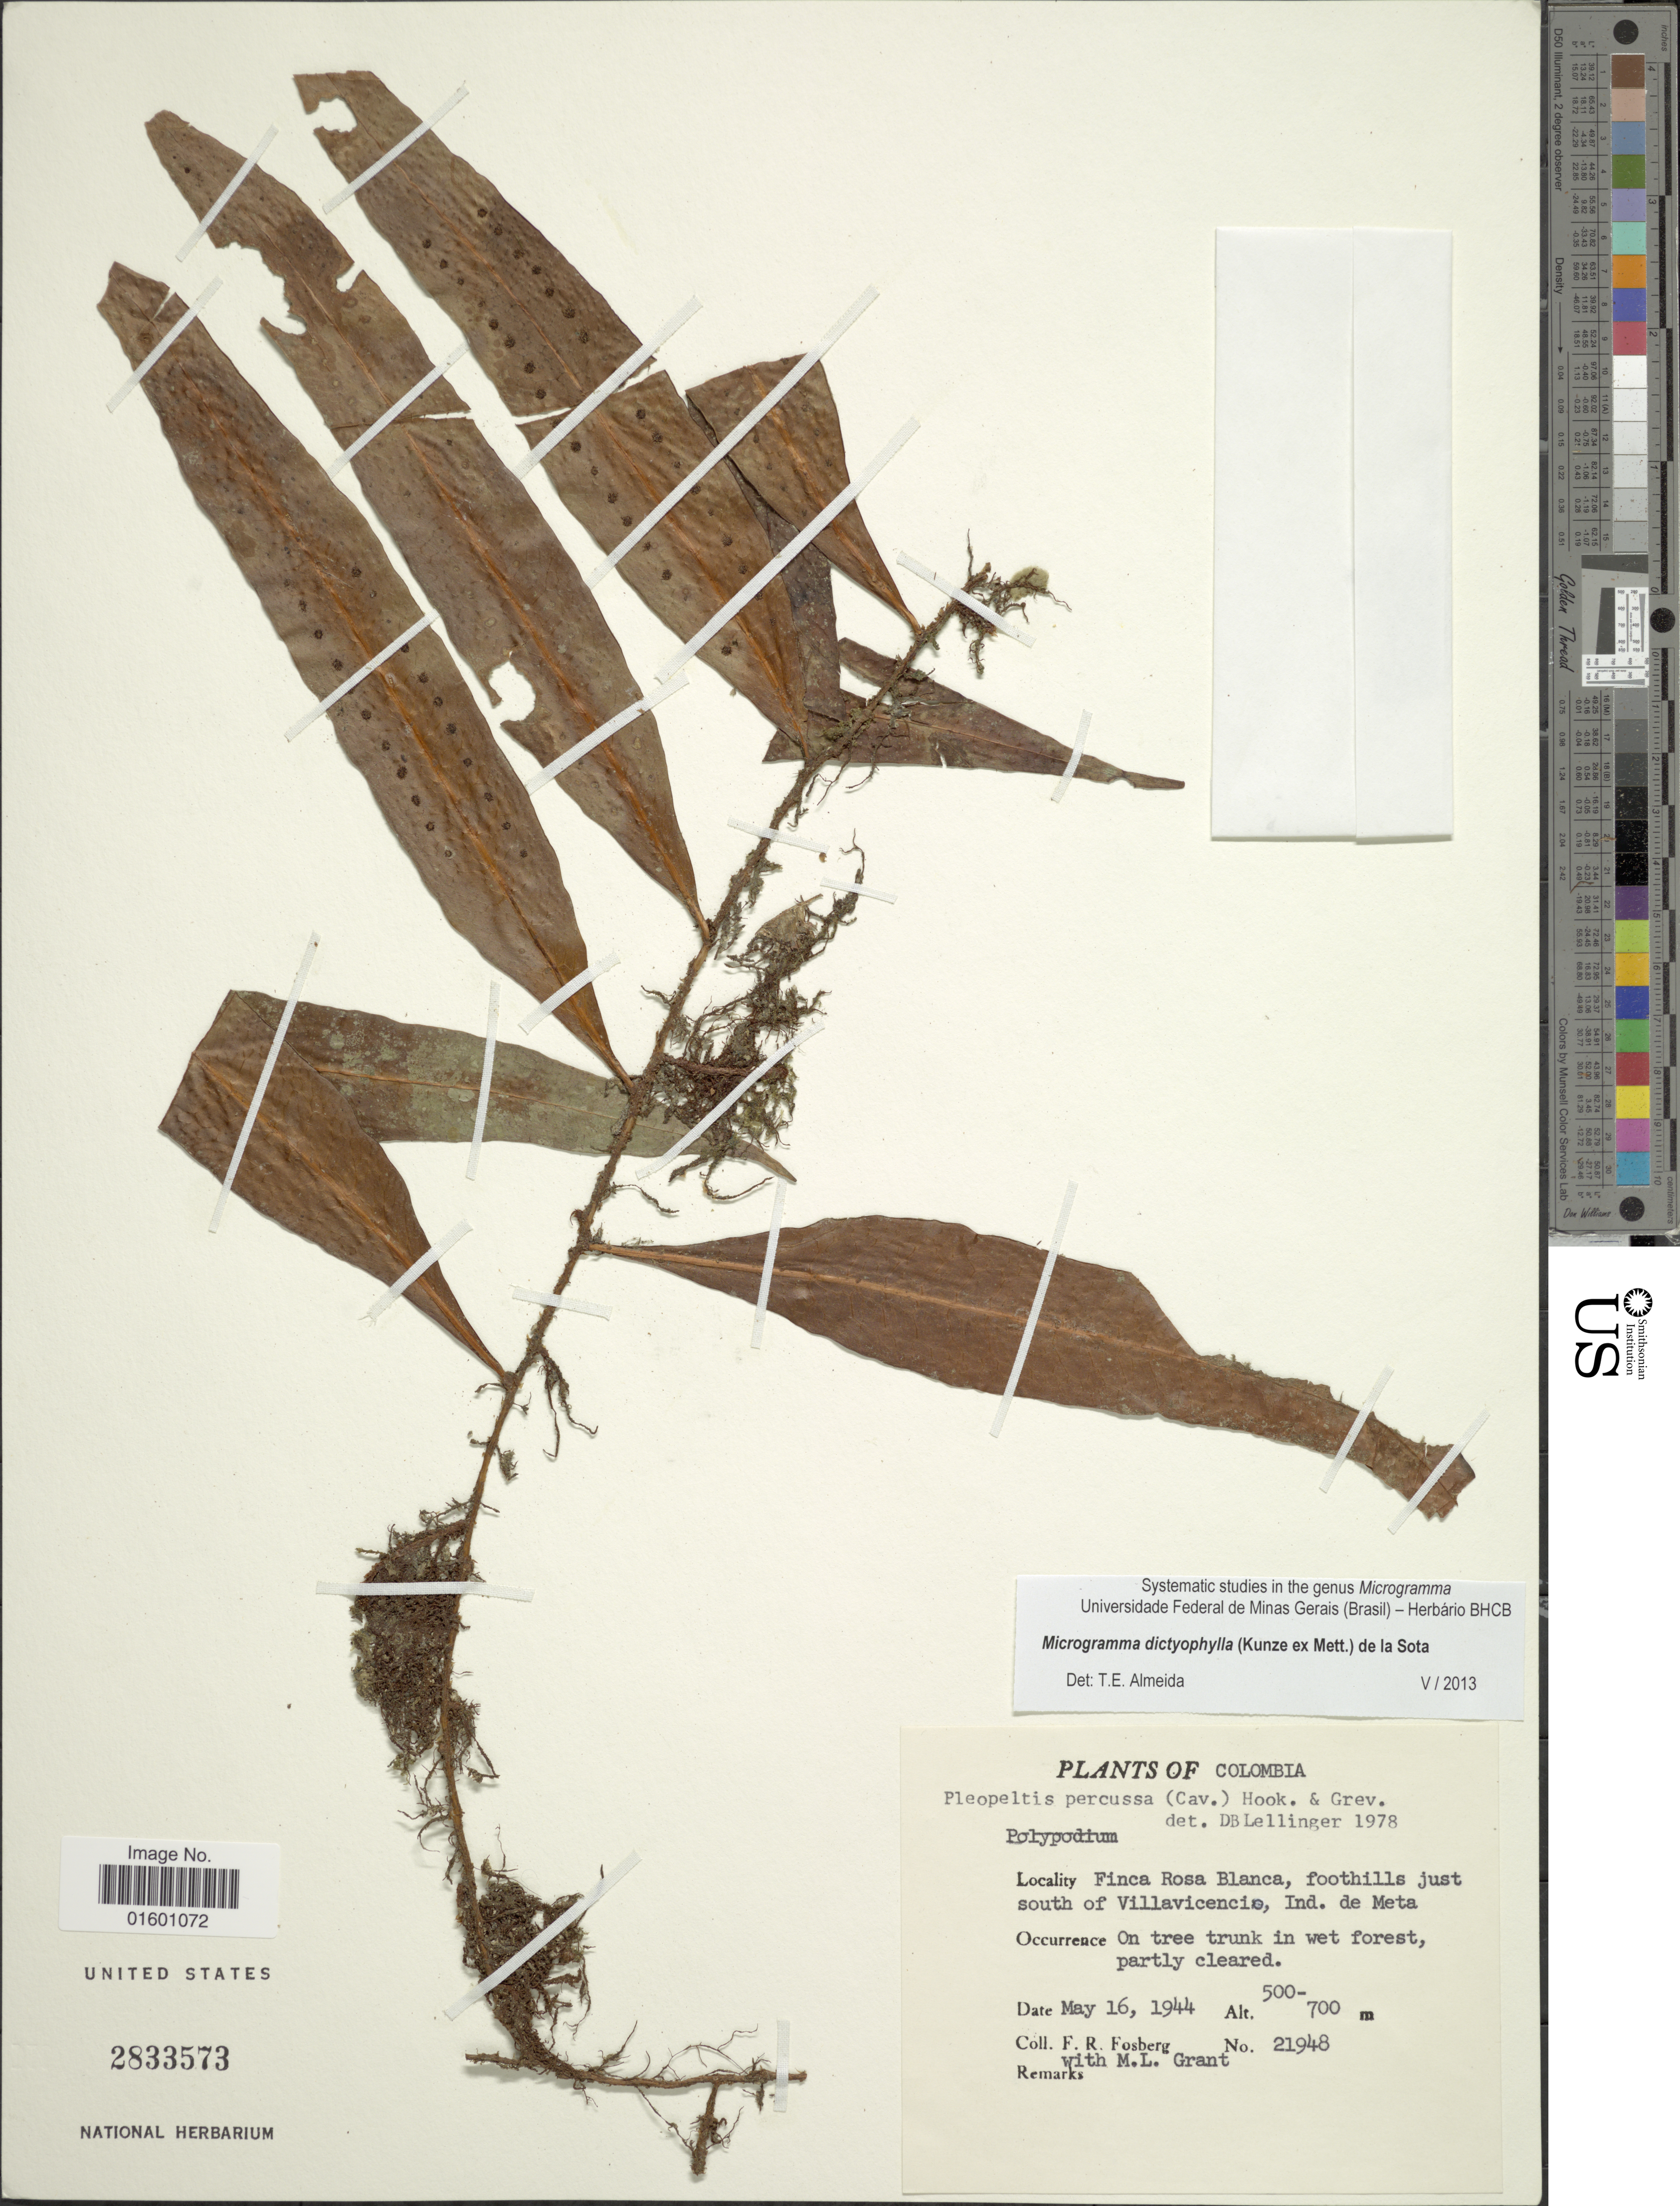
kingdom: Plantae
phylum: Tracheophyta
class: Polypodiopsida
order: Polypodiales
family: Polypodiaceae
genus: Microgramma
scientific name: Microgramma dictyophylla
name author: (Kunze ex Mett.) de la Sota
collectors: F. R. Fosberg & M. L. Grant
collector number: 21948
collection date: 1944-05-16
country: Colombia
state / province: Meta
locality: Finca Rosa Blanca, foothills just south of Villavencio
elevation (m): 500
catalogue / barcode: US 2833573